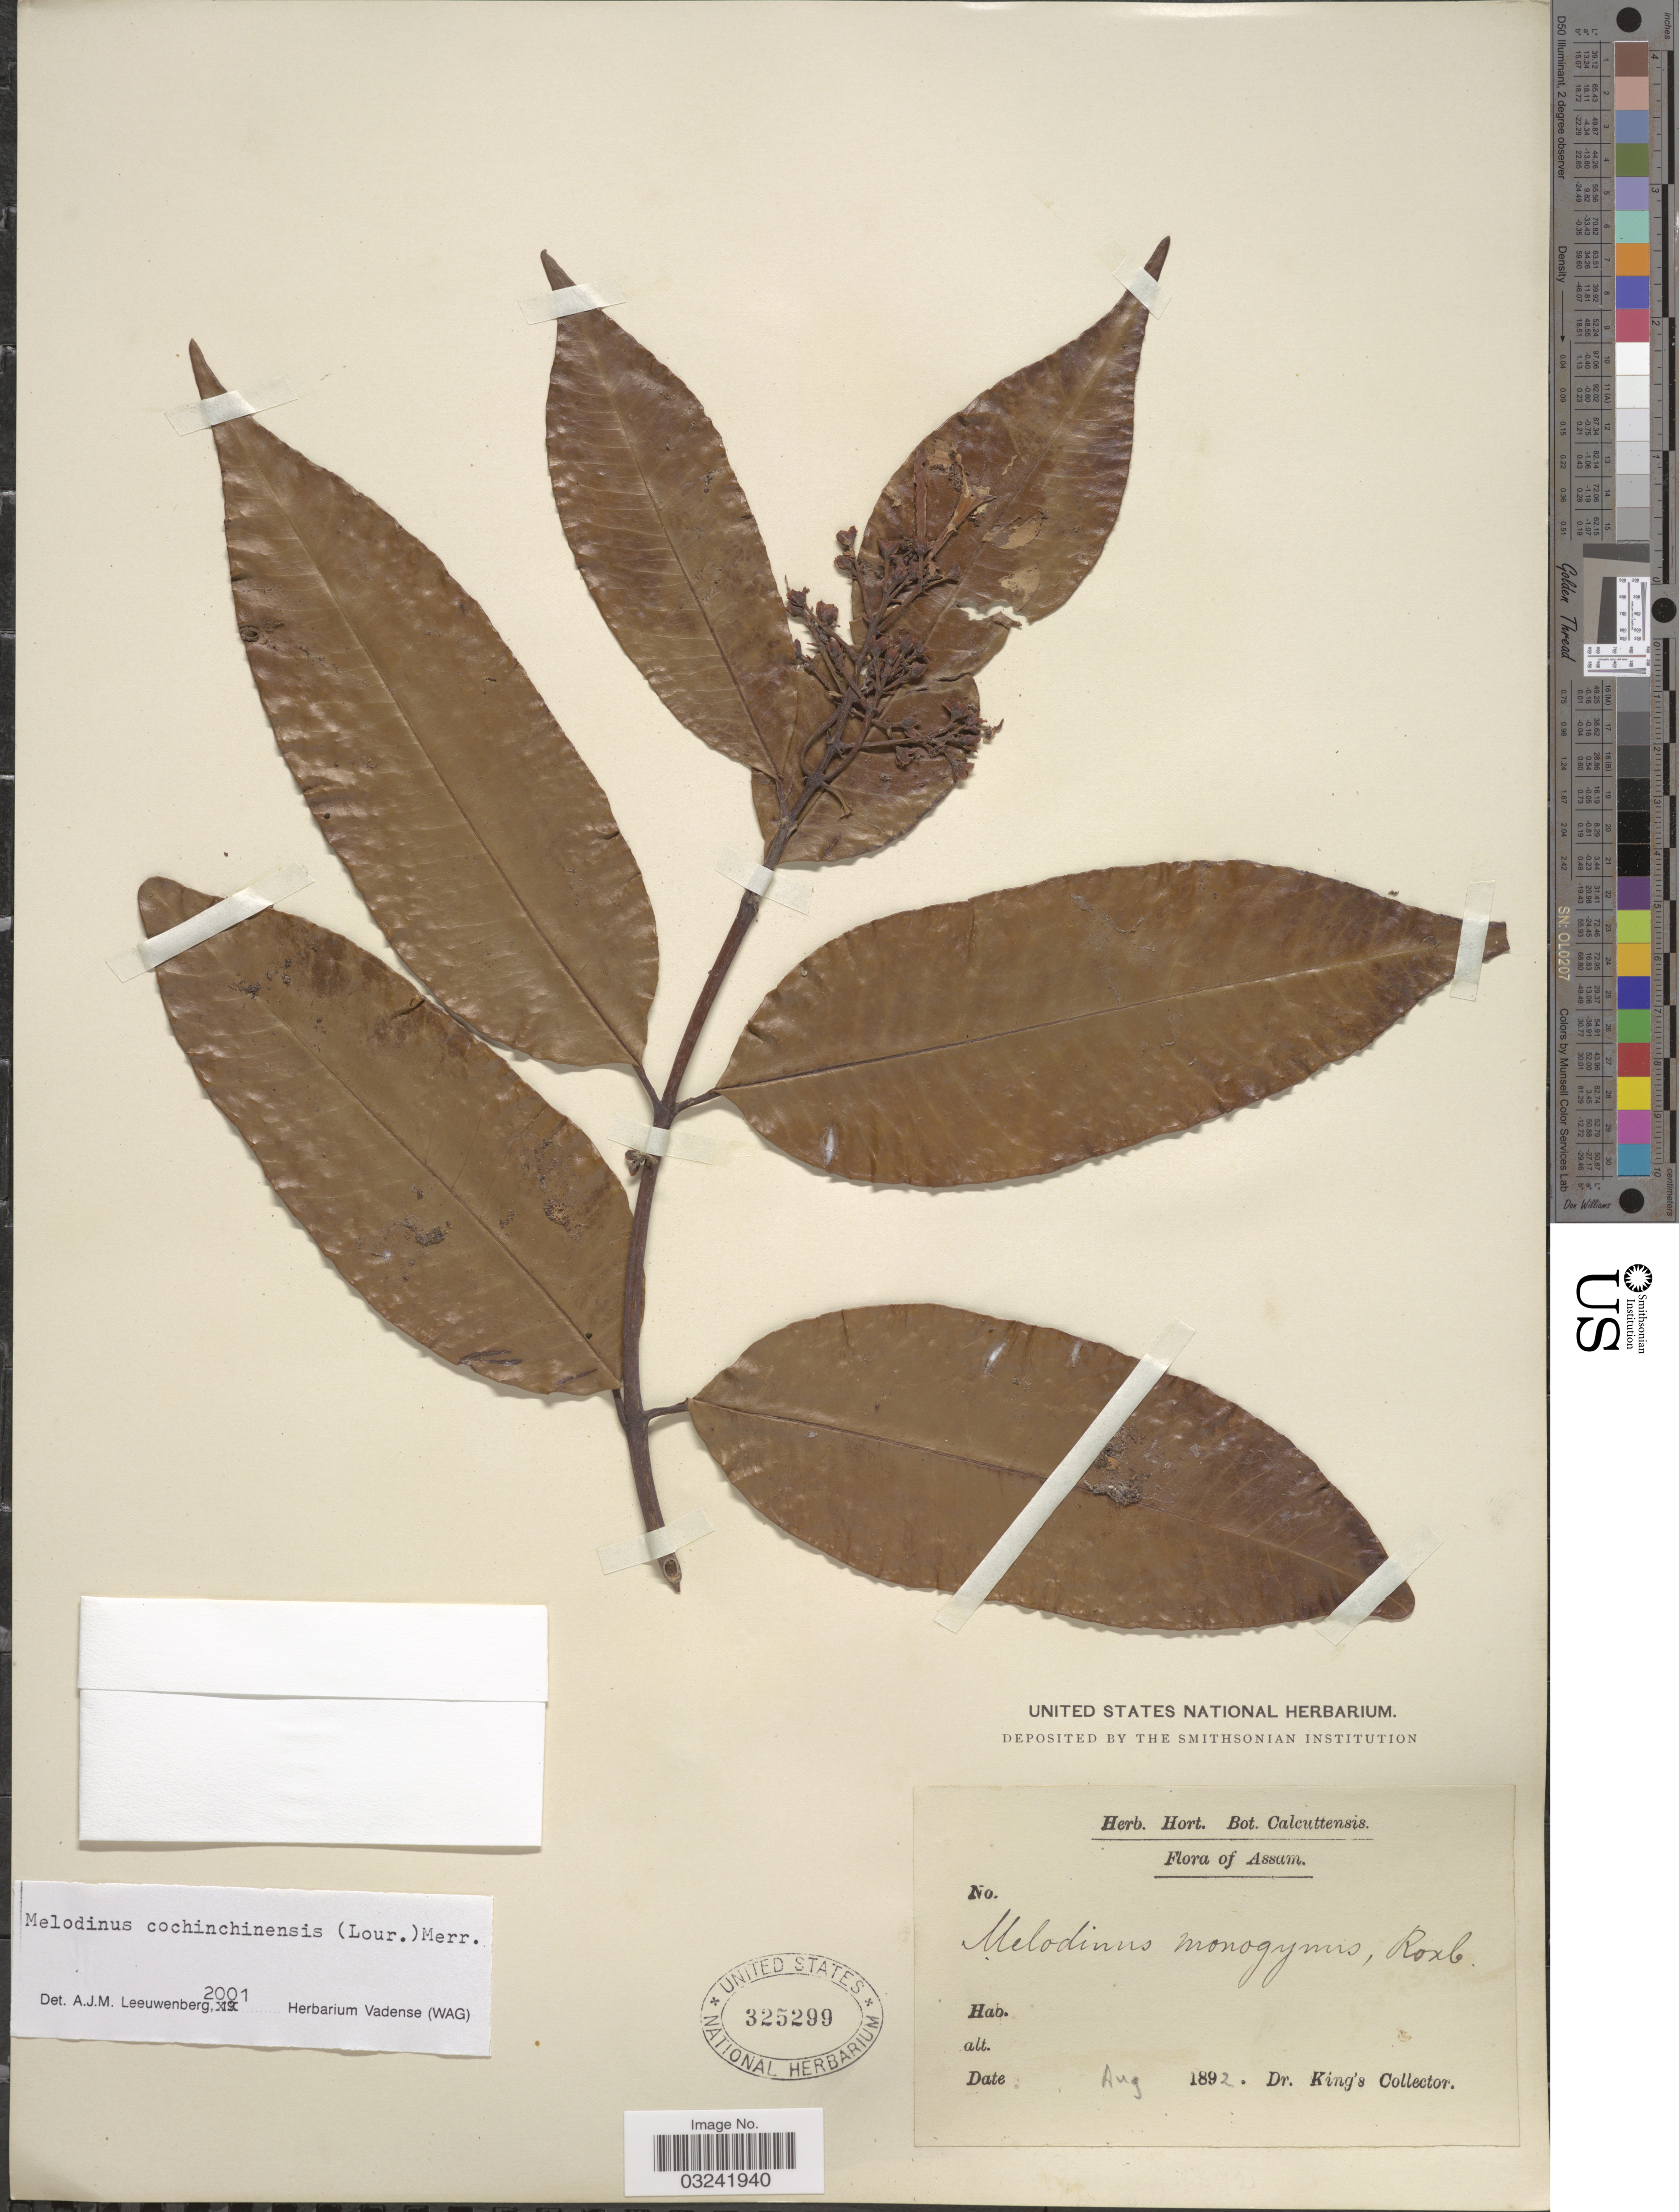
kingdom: Plantae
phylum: Tracheophyta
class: Magnoliopsida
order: Gentianales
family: Apocynaceae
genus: Melodinus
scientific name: Melodinus cochinchinensis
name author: (Lour.) Merr.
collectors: Dr. King's collector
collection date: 1892-08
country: India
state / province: Assam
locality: Assam.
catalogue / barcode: US 325299